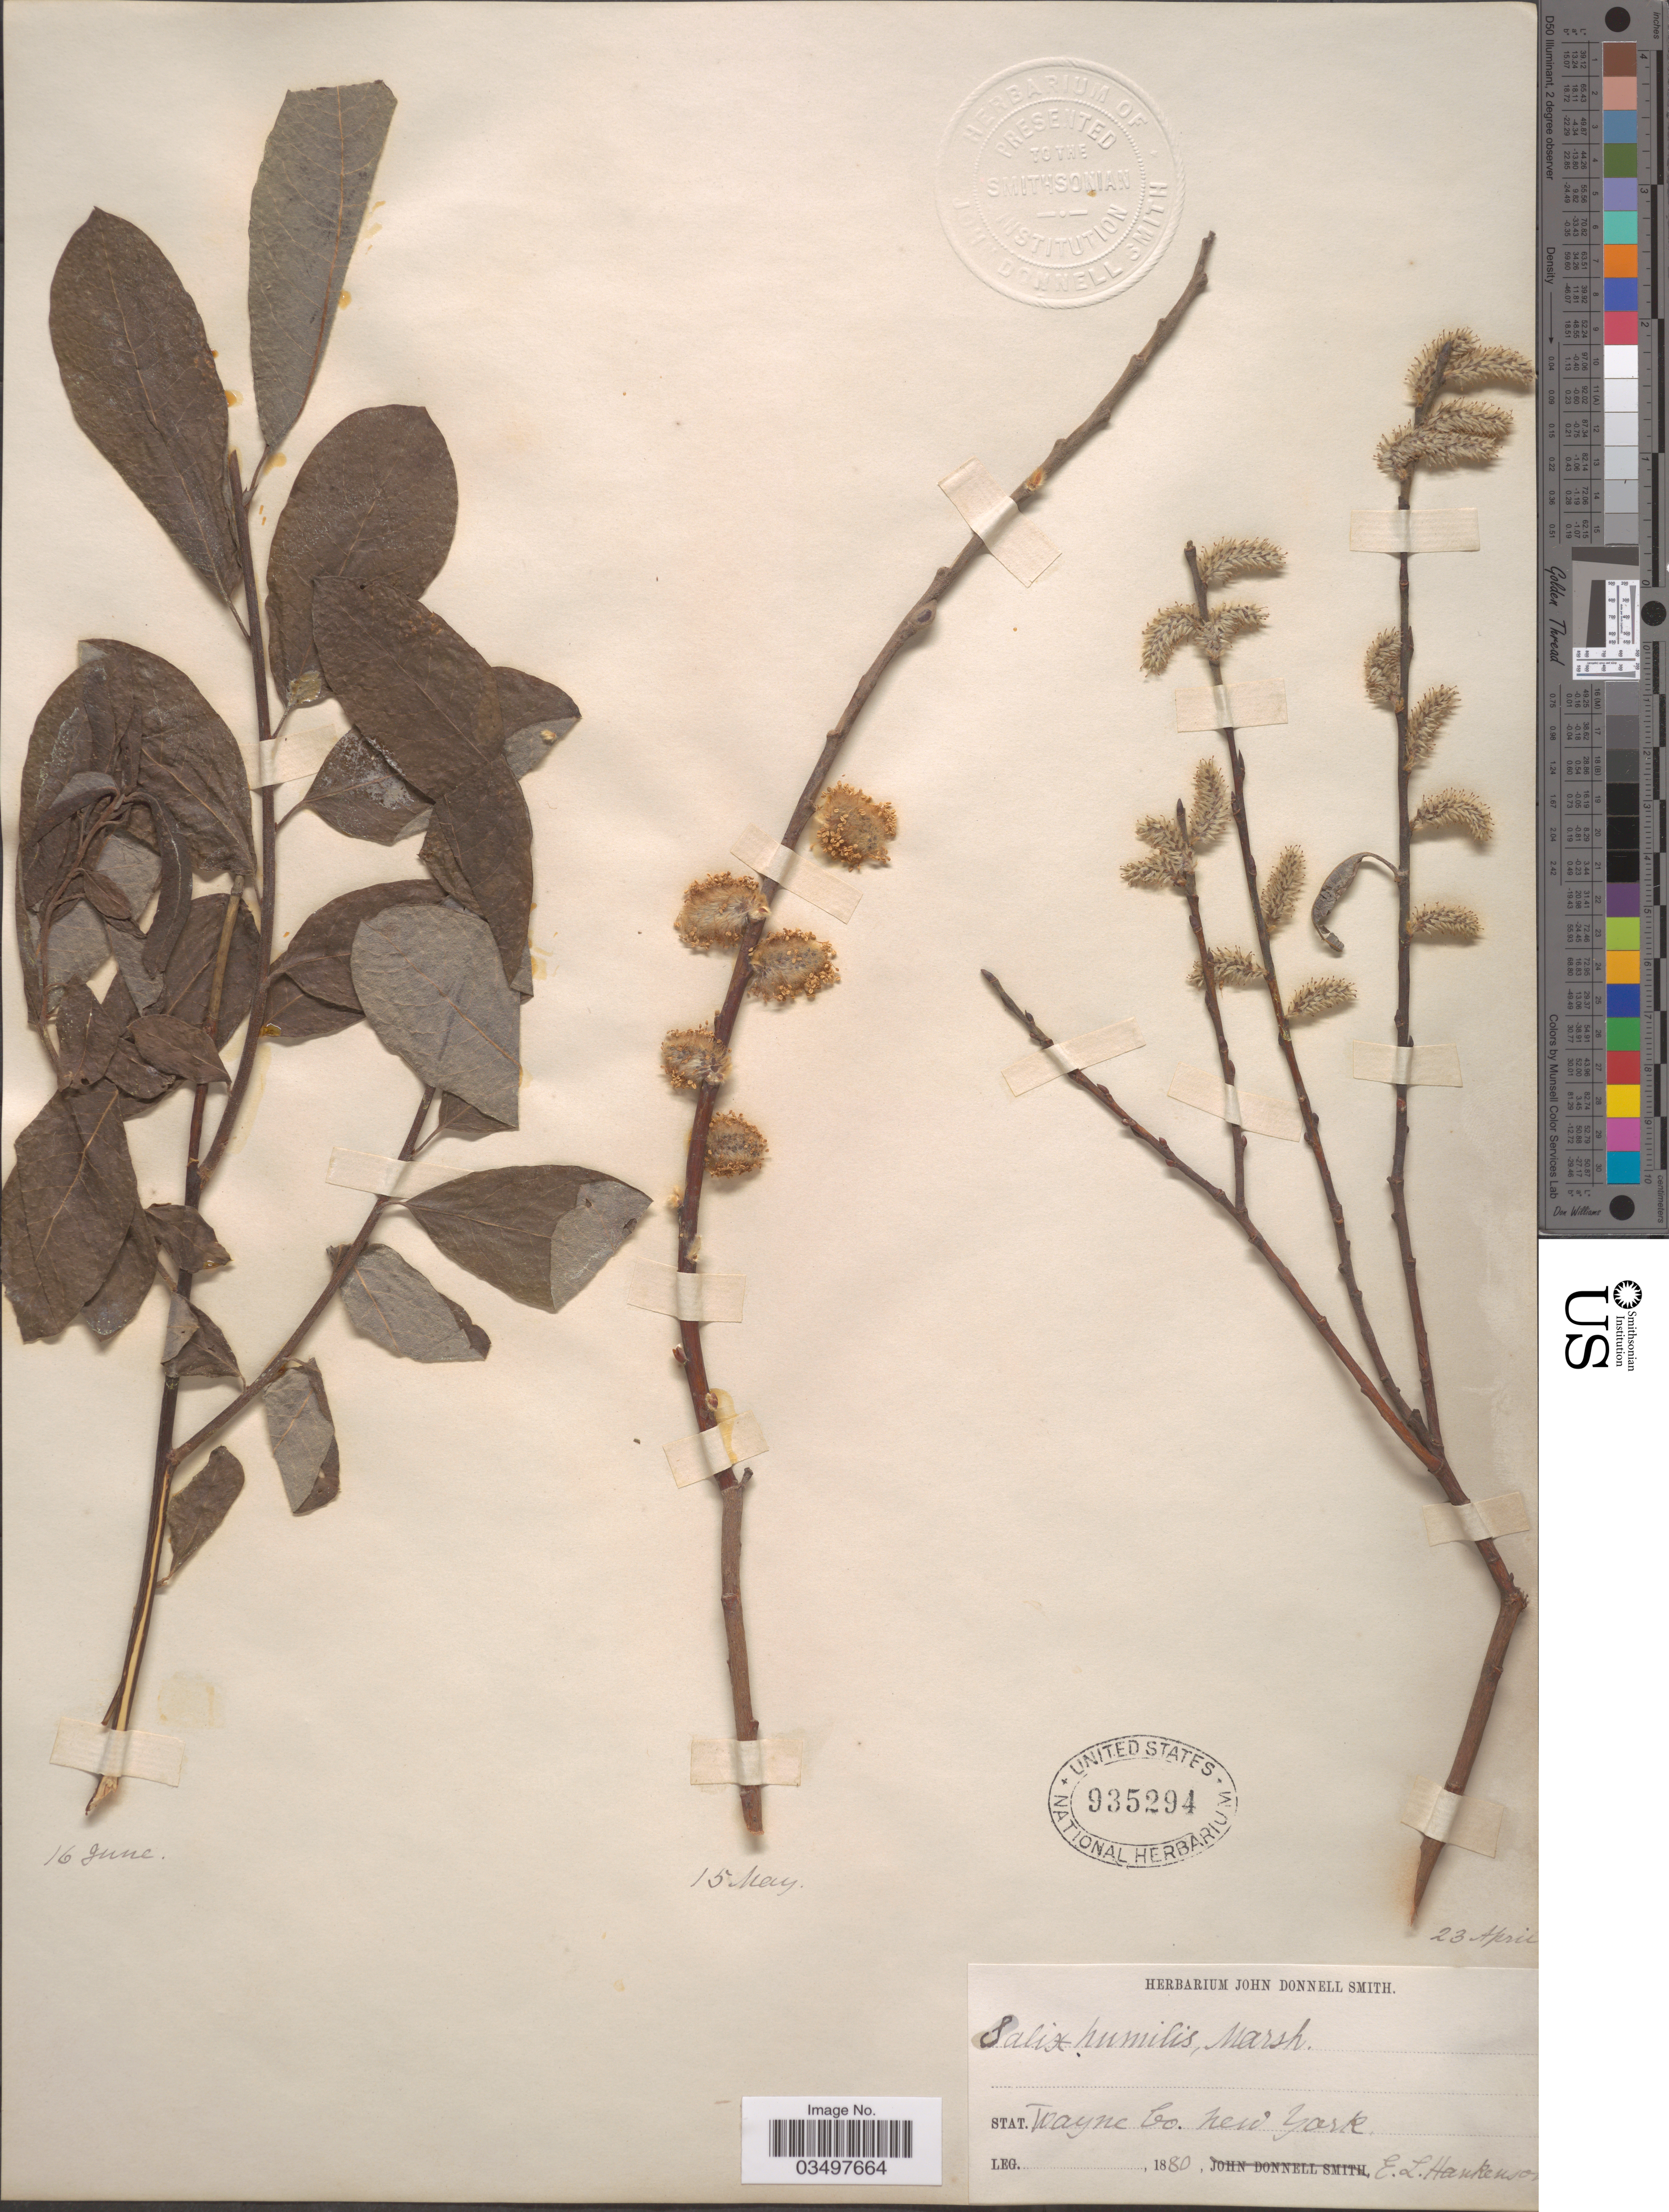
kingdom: Plantae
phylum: Tracheophyta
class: Magnoliopsida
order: Malpighiales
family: Salicaceae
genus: Salix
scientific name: Salix humilis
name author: Marshall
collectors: E. Hankenson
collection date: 1880-04-23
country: United States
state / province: New York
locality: Stat. Wayne Co.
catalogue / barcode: US 935294